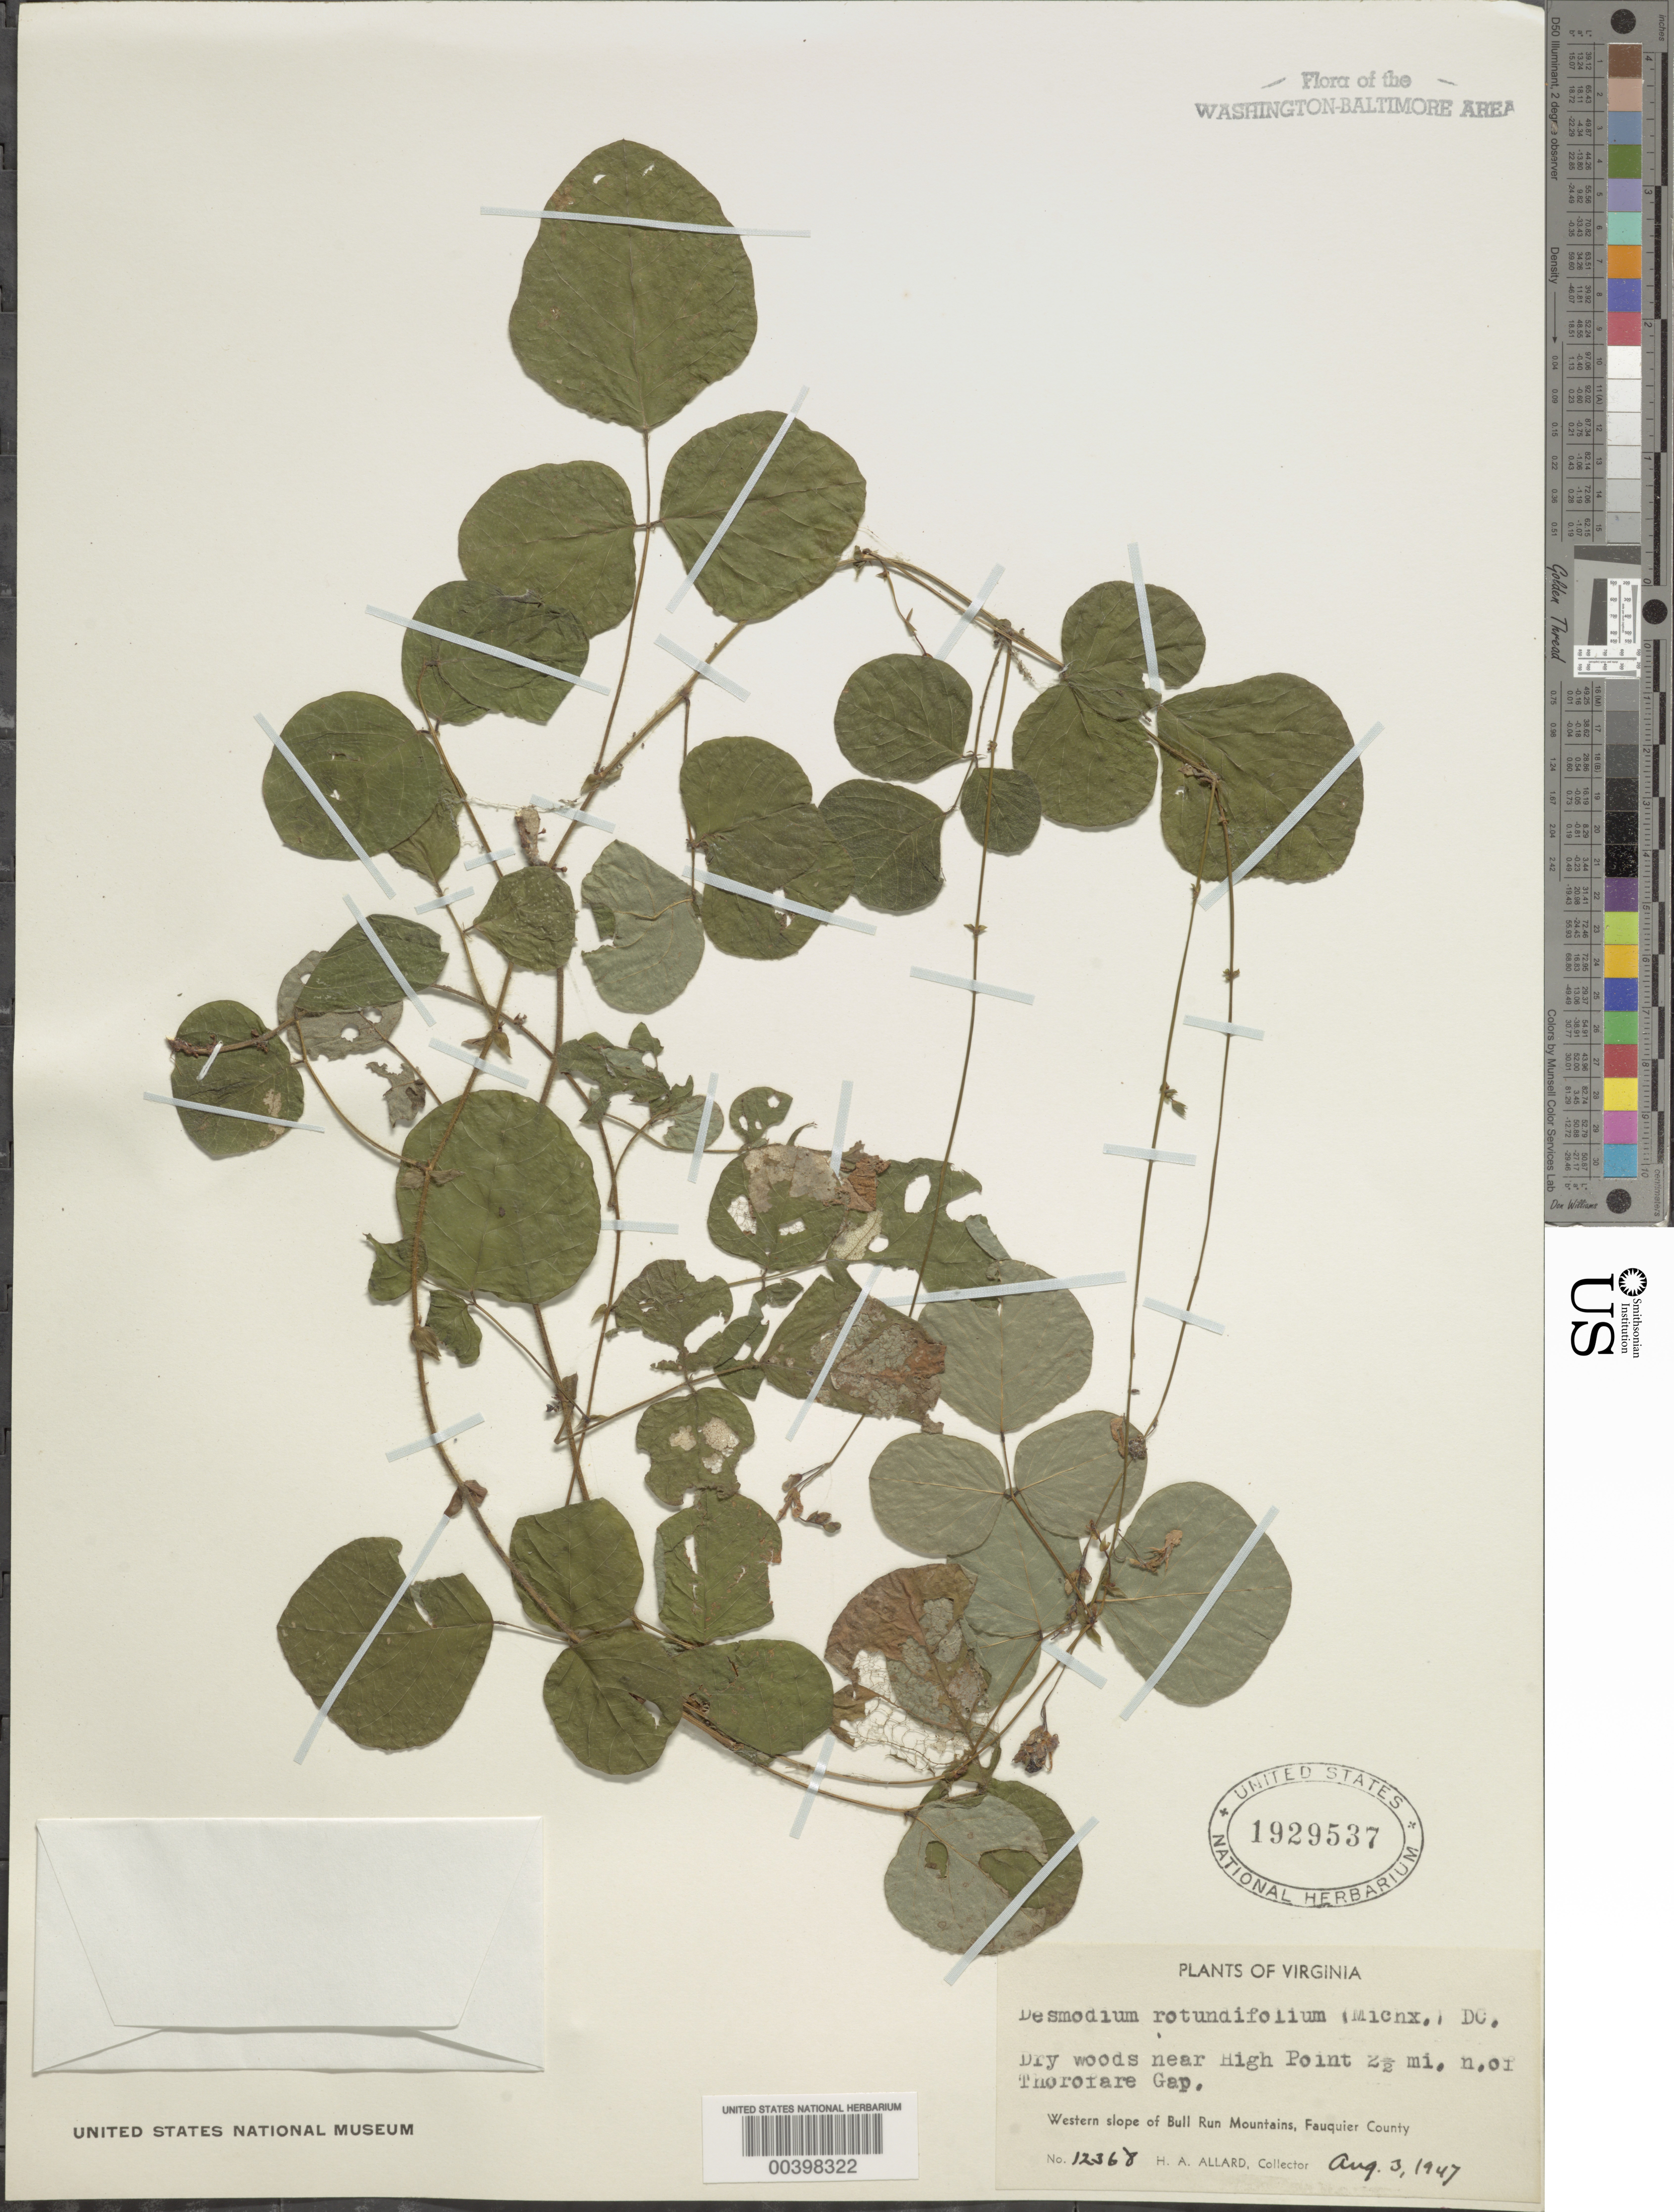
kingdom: Plantae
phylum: Tracheophyta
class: Magnoliopsida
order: Fabales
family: Fabaceae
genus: Desmodium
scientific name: Desmodium rotundifolium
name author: DC.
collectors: H. A. Allard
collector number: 12368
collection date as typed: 03 Aug 1947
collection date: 1947-08-03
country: United States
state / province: Virginia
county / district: Fauquier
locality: Near High Point, north of Thorofare Gap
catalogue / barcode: US 1929537